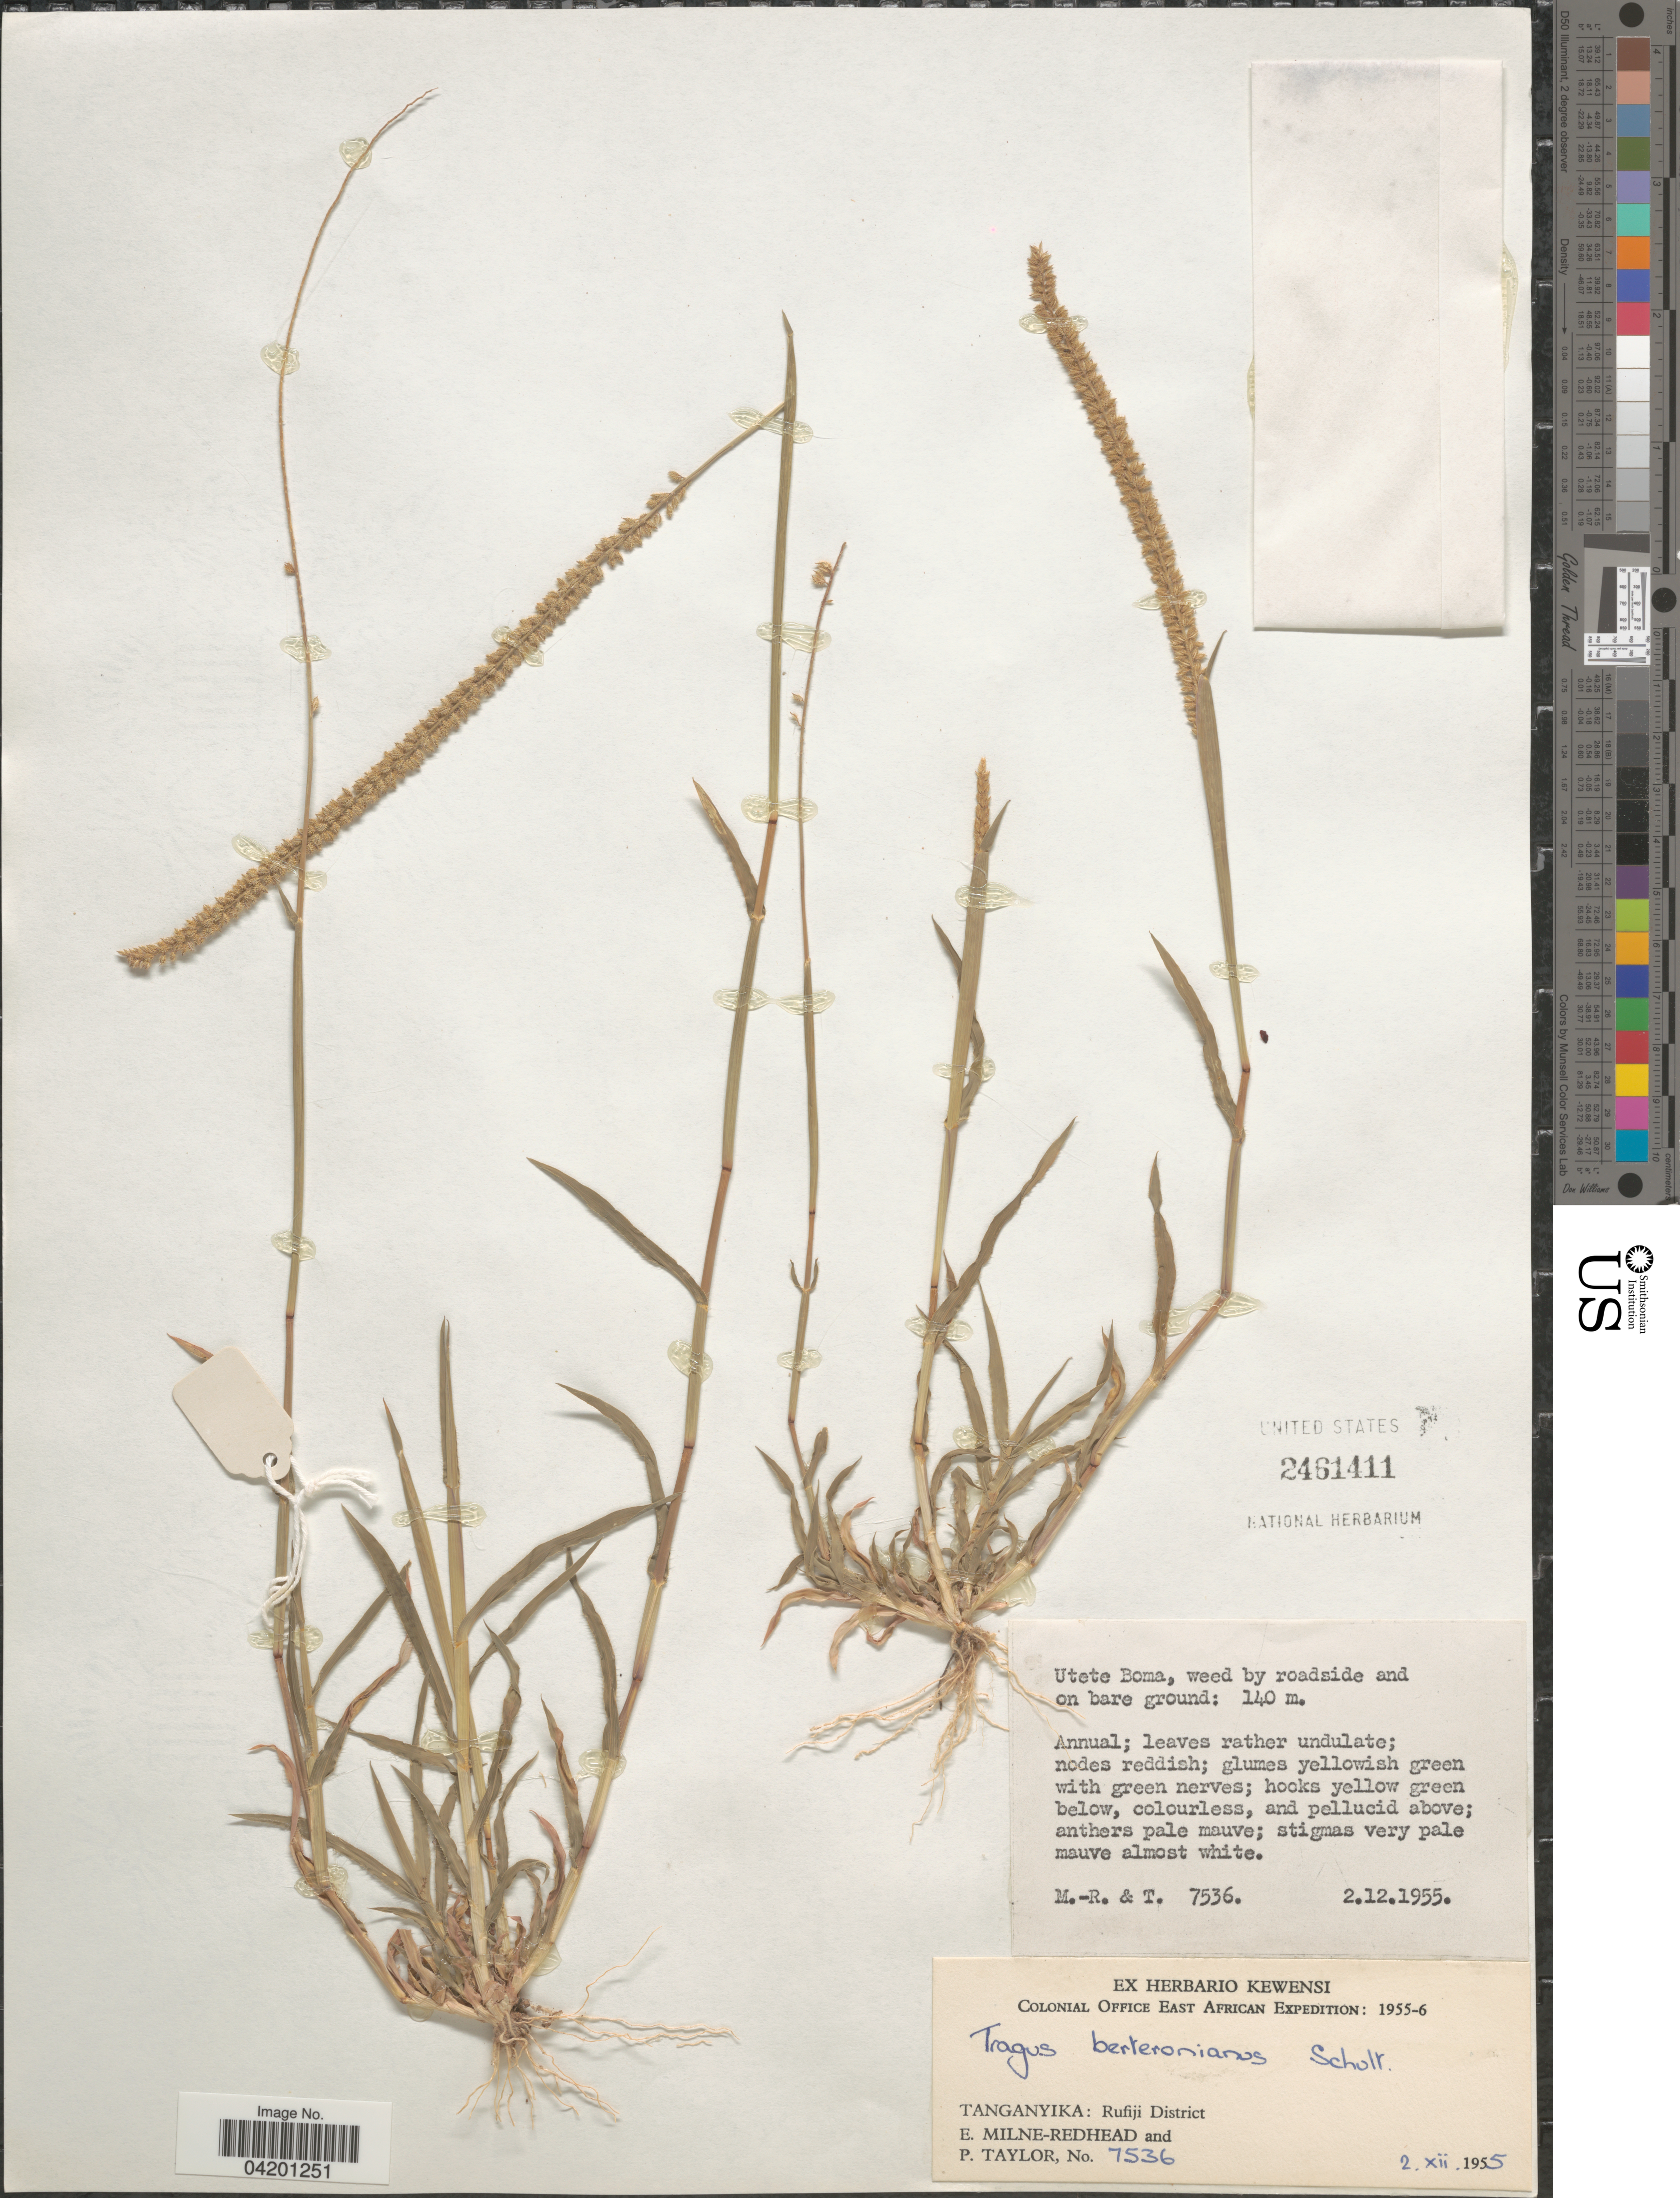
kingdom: Plantae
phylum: Tracheophyta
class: Liliopsida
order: Poales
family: Poaceae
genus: Tragus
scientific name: Tragus berteronianus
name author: Schult.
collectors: E. W. Milne-Redhead & P. Taylor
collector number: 7536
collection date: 1955-12-02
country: Tanzania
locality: Utete Boma, weed by roadside and on bare ground. Colonial Office East African Expedition: 1955-6. Rufiji District.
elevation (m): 140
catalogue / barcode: US 2461411